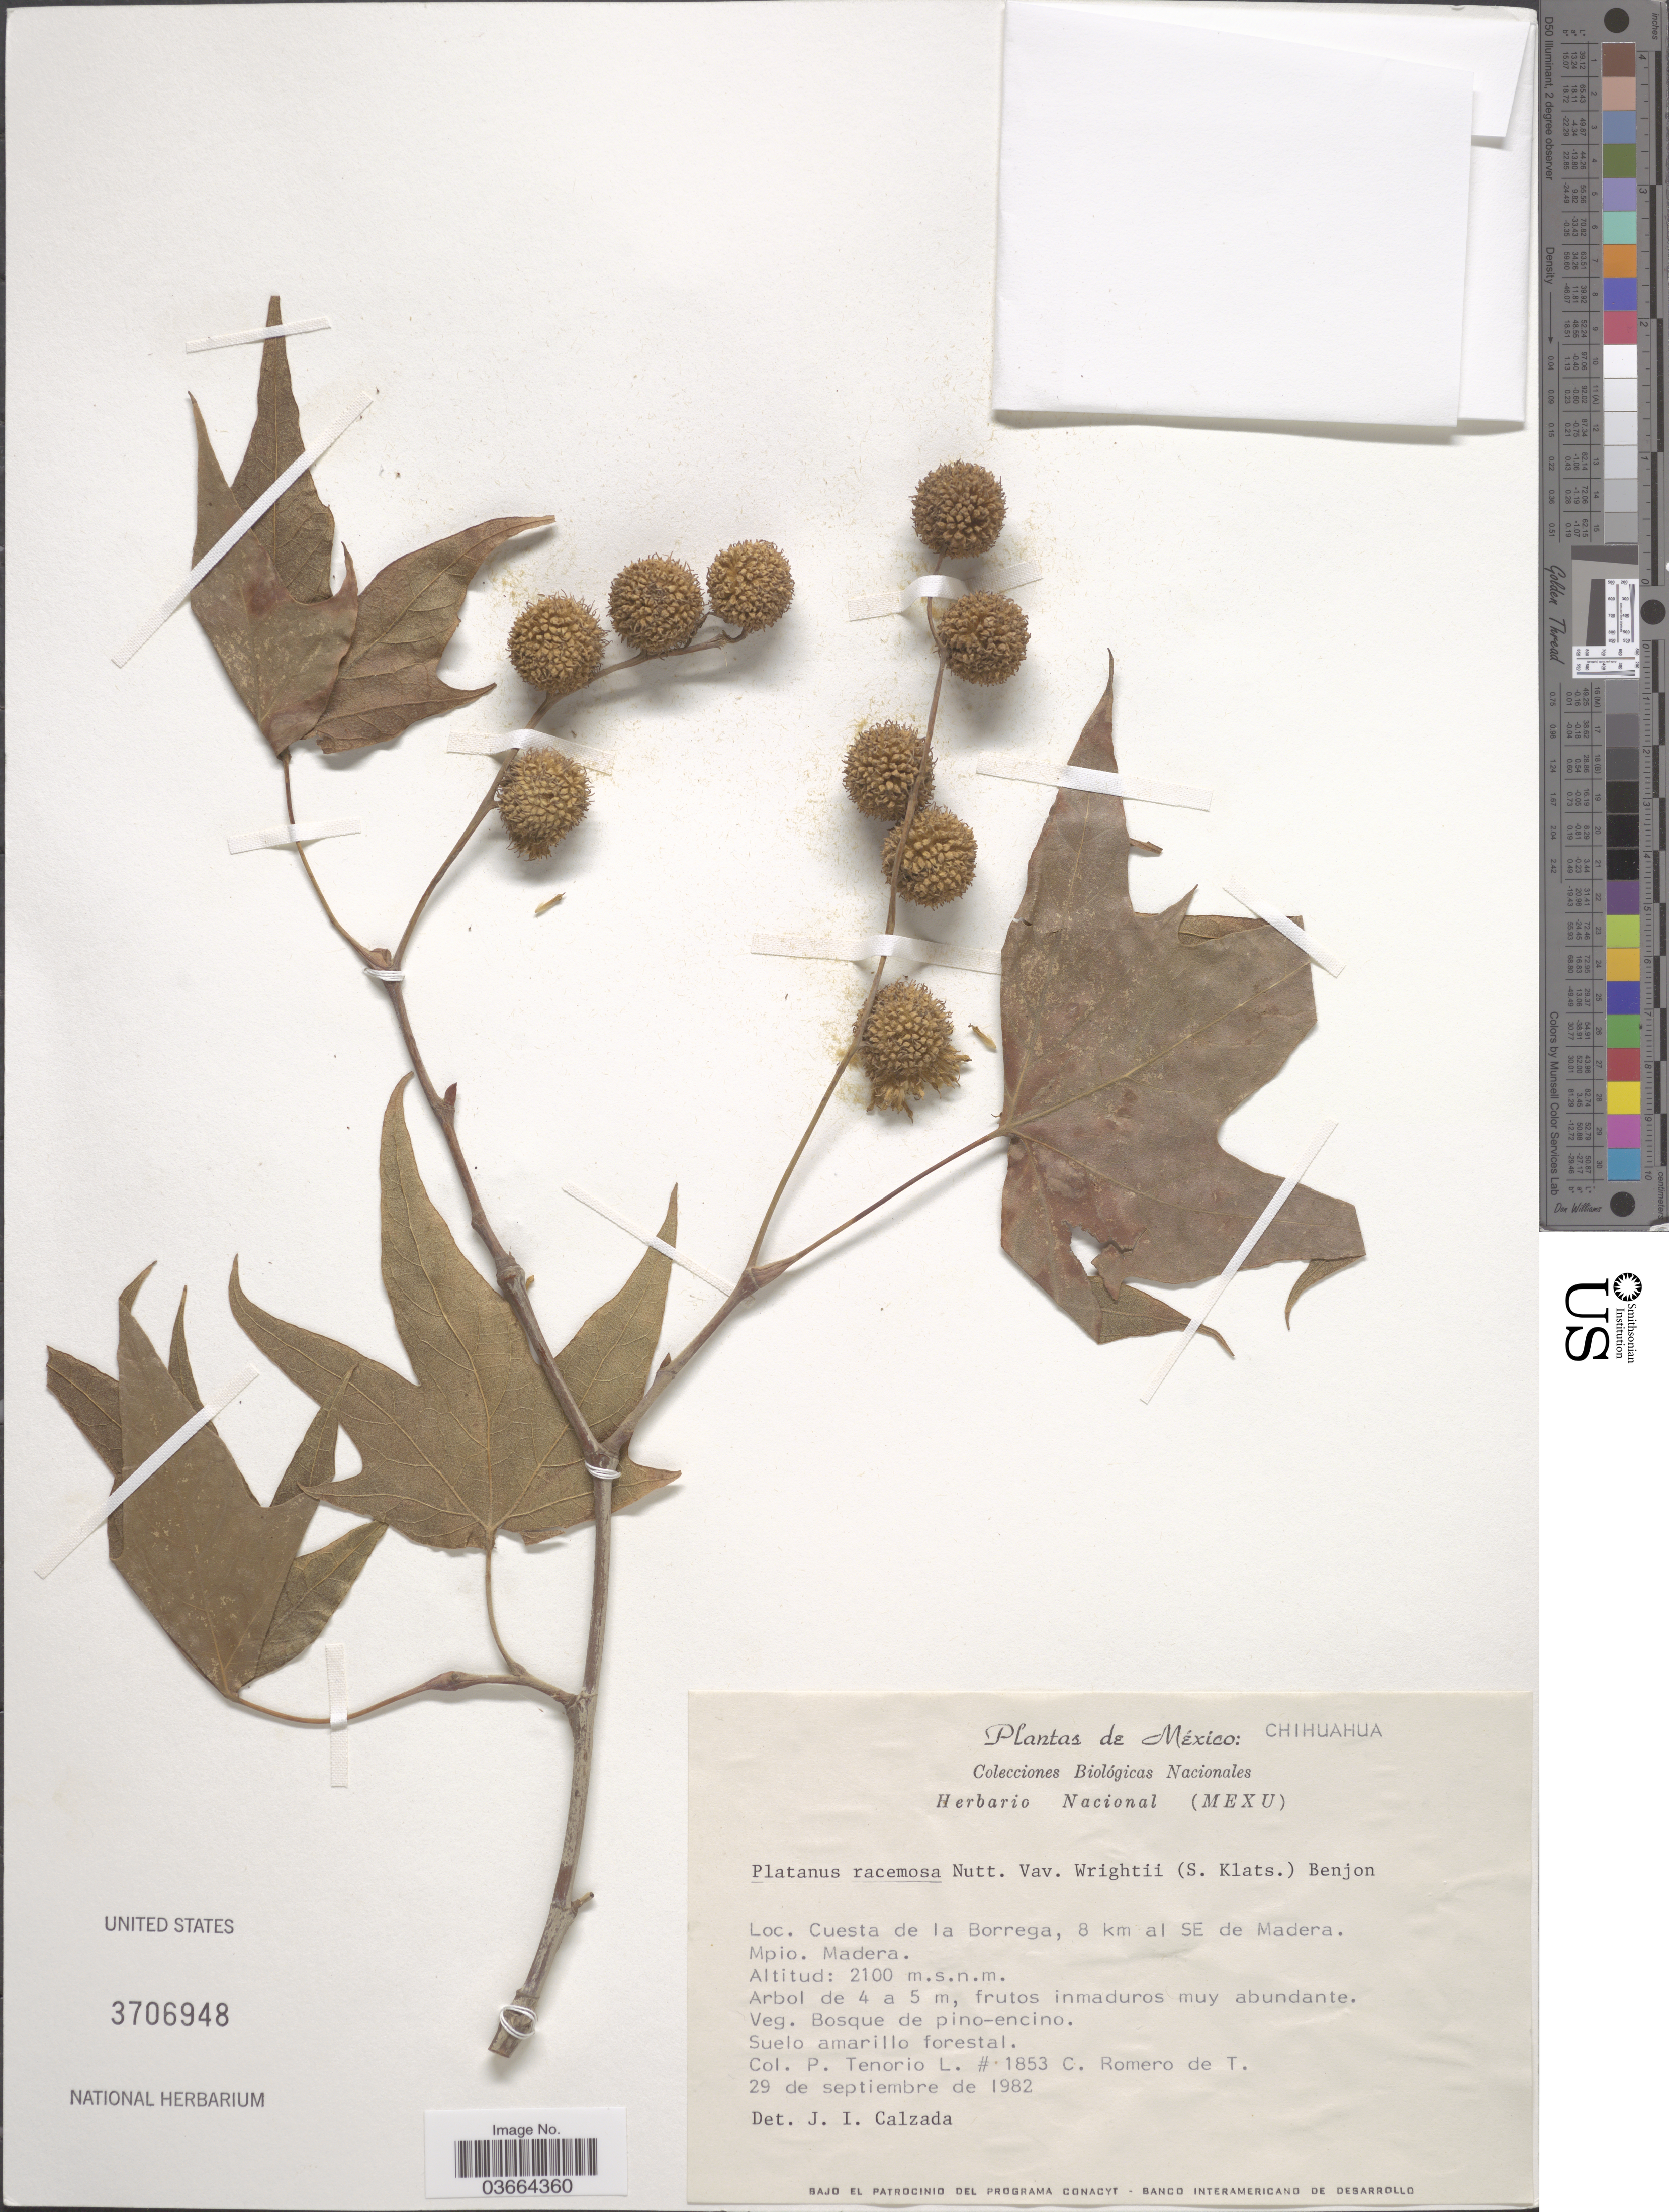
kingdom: Plantae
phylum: Tracheophyta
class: Magnoliopsida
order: Proteales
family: Platanaceae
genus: Platanus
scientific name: Platanus racemosa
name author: Nutt.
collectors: P. Tenorio L. & C. Romero de T.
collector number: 1853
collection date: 1982-09-29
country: Mexico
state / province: Chihuahua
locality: Cuesta de la Borrega. 8 km al SE de Madera. Mpio. Madera.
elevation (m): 2100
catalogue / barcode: US 3706948